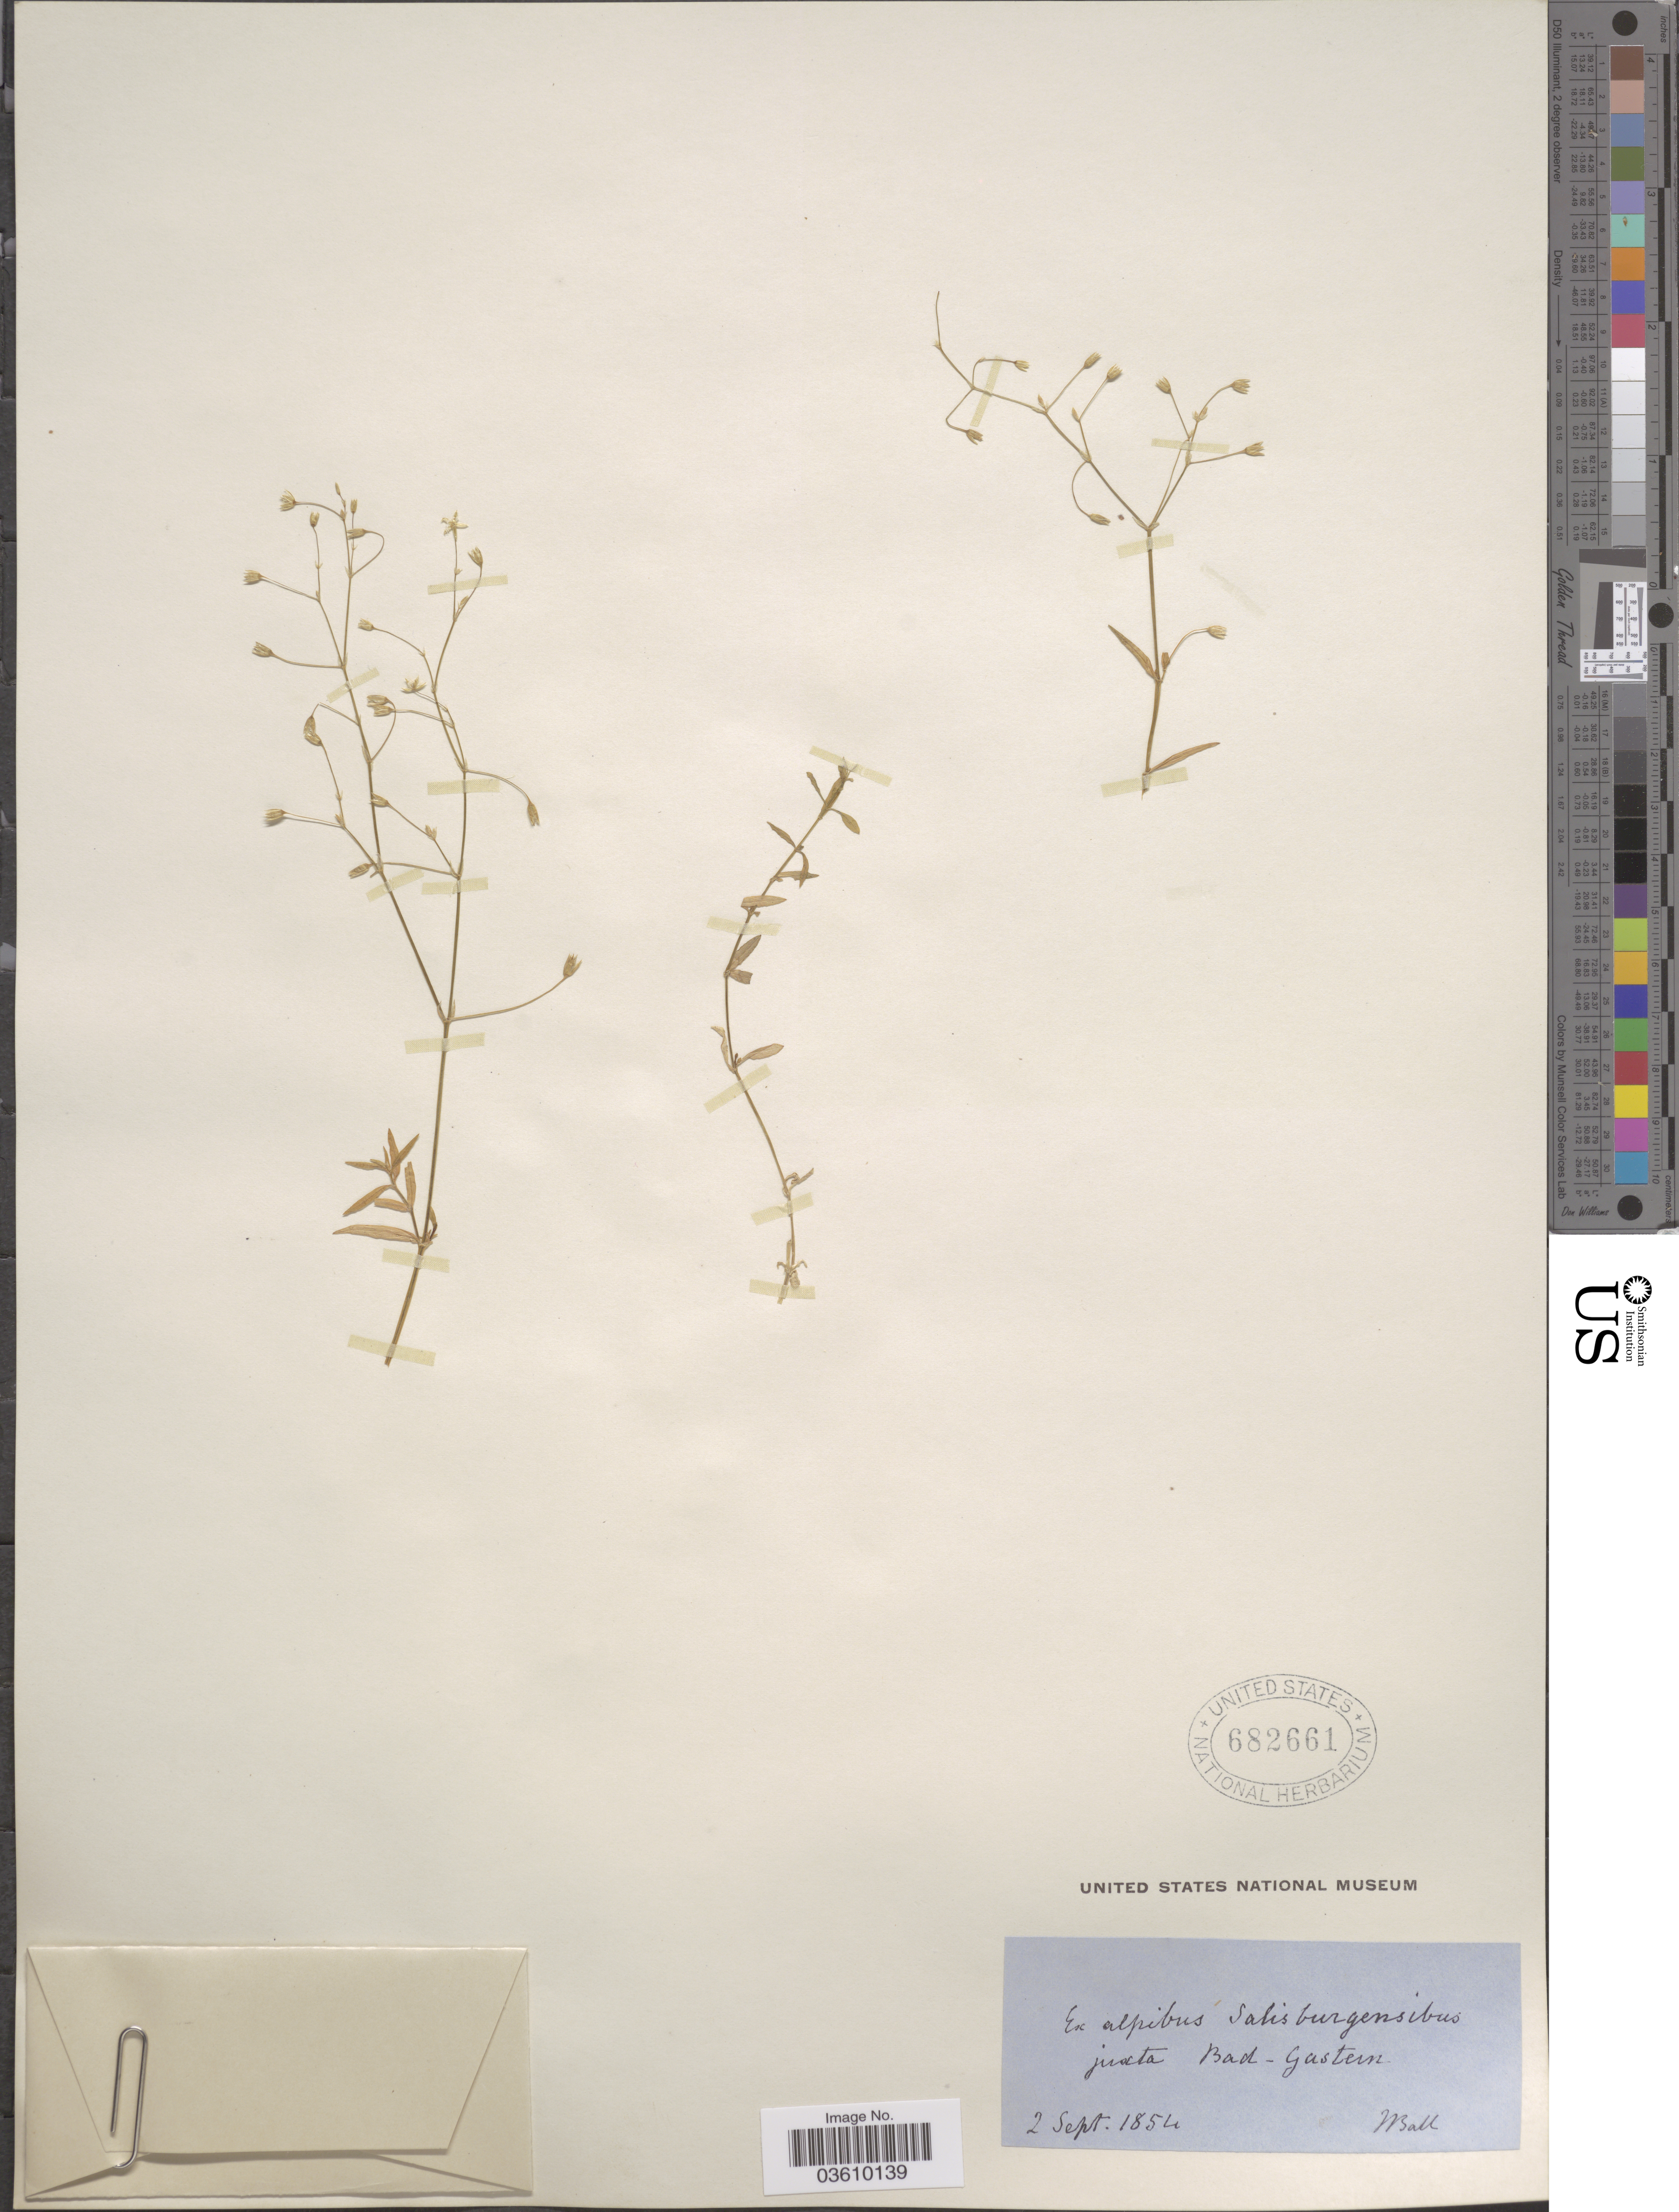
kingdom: Plantae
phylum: Tracheophyta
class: Magnoliopsida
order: Caryophyllales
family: Caryophyllaceae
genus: Stellaria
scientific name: Stellaria sp.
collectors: J. Ball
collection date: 1954-09-02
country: Austria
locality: Juxta Bad-Gastein.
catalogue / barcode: US 682661